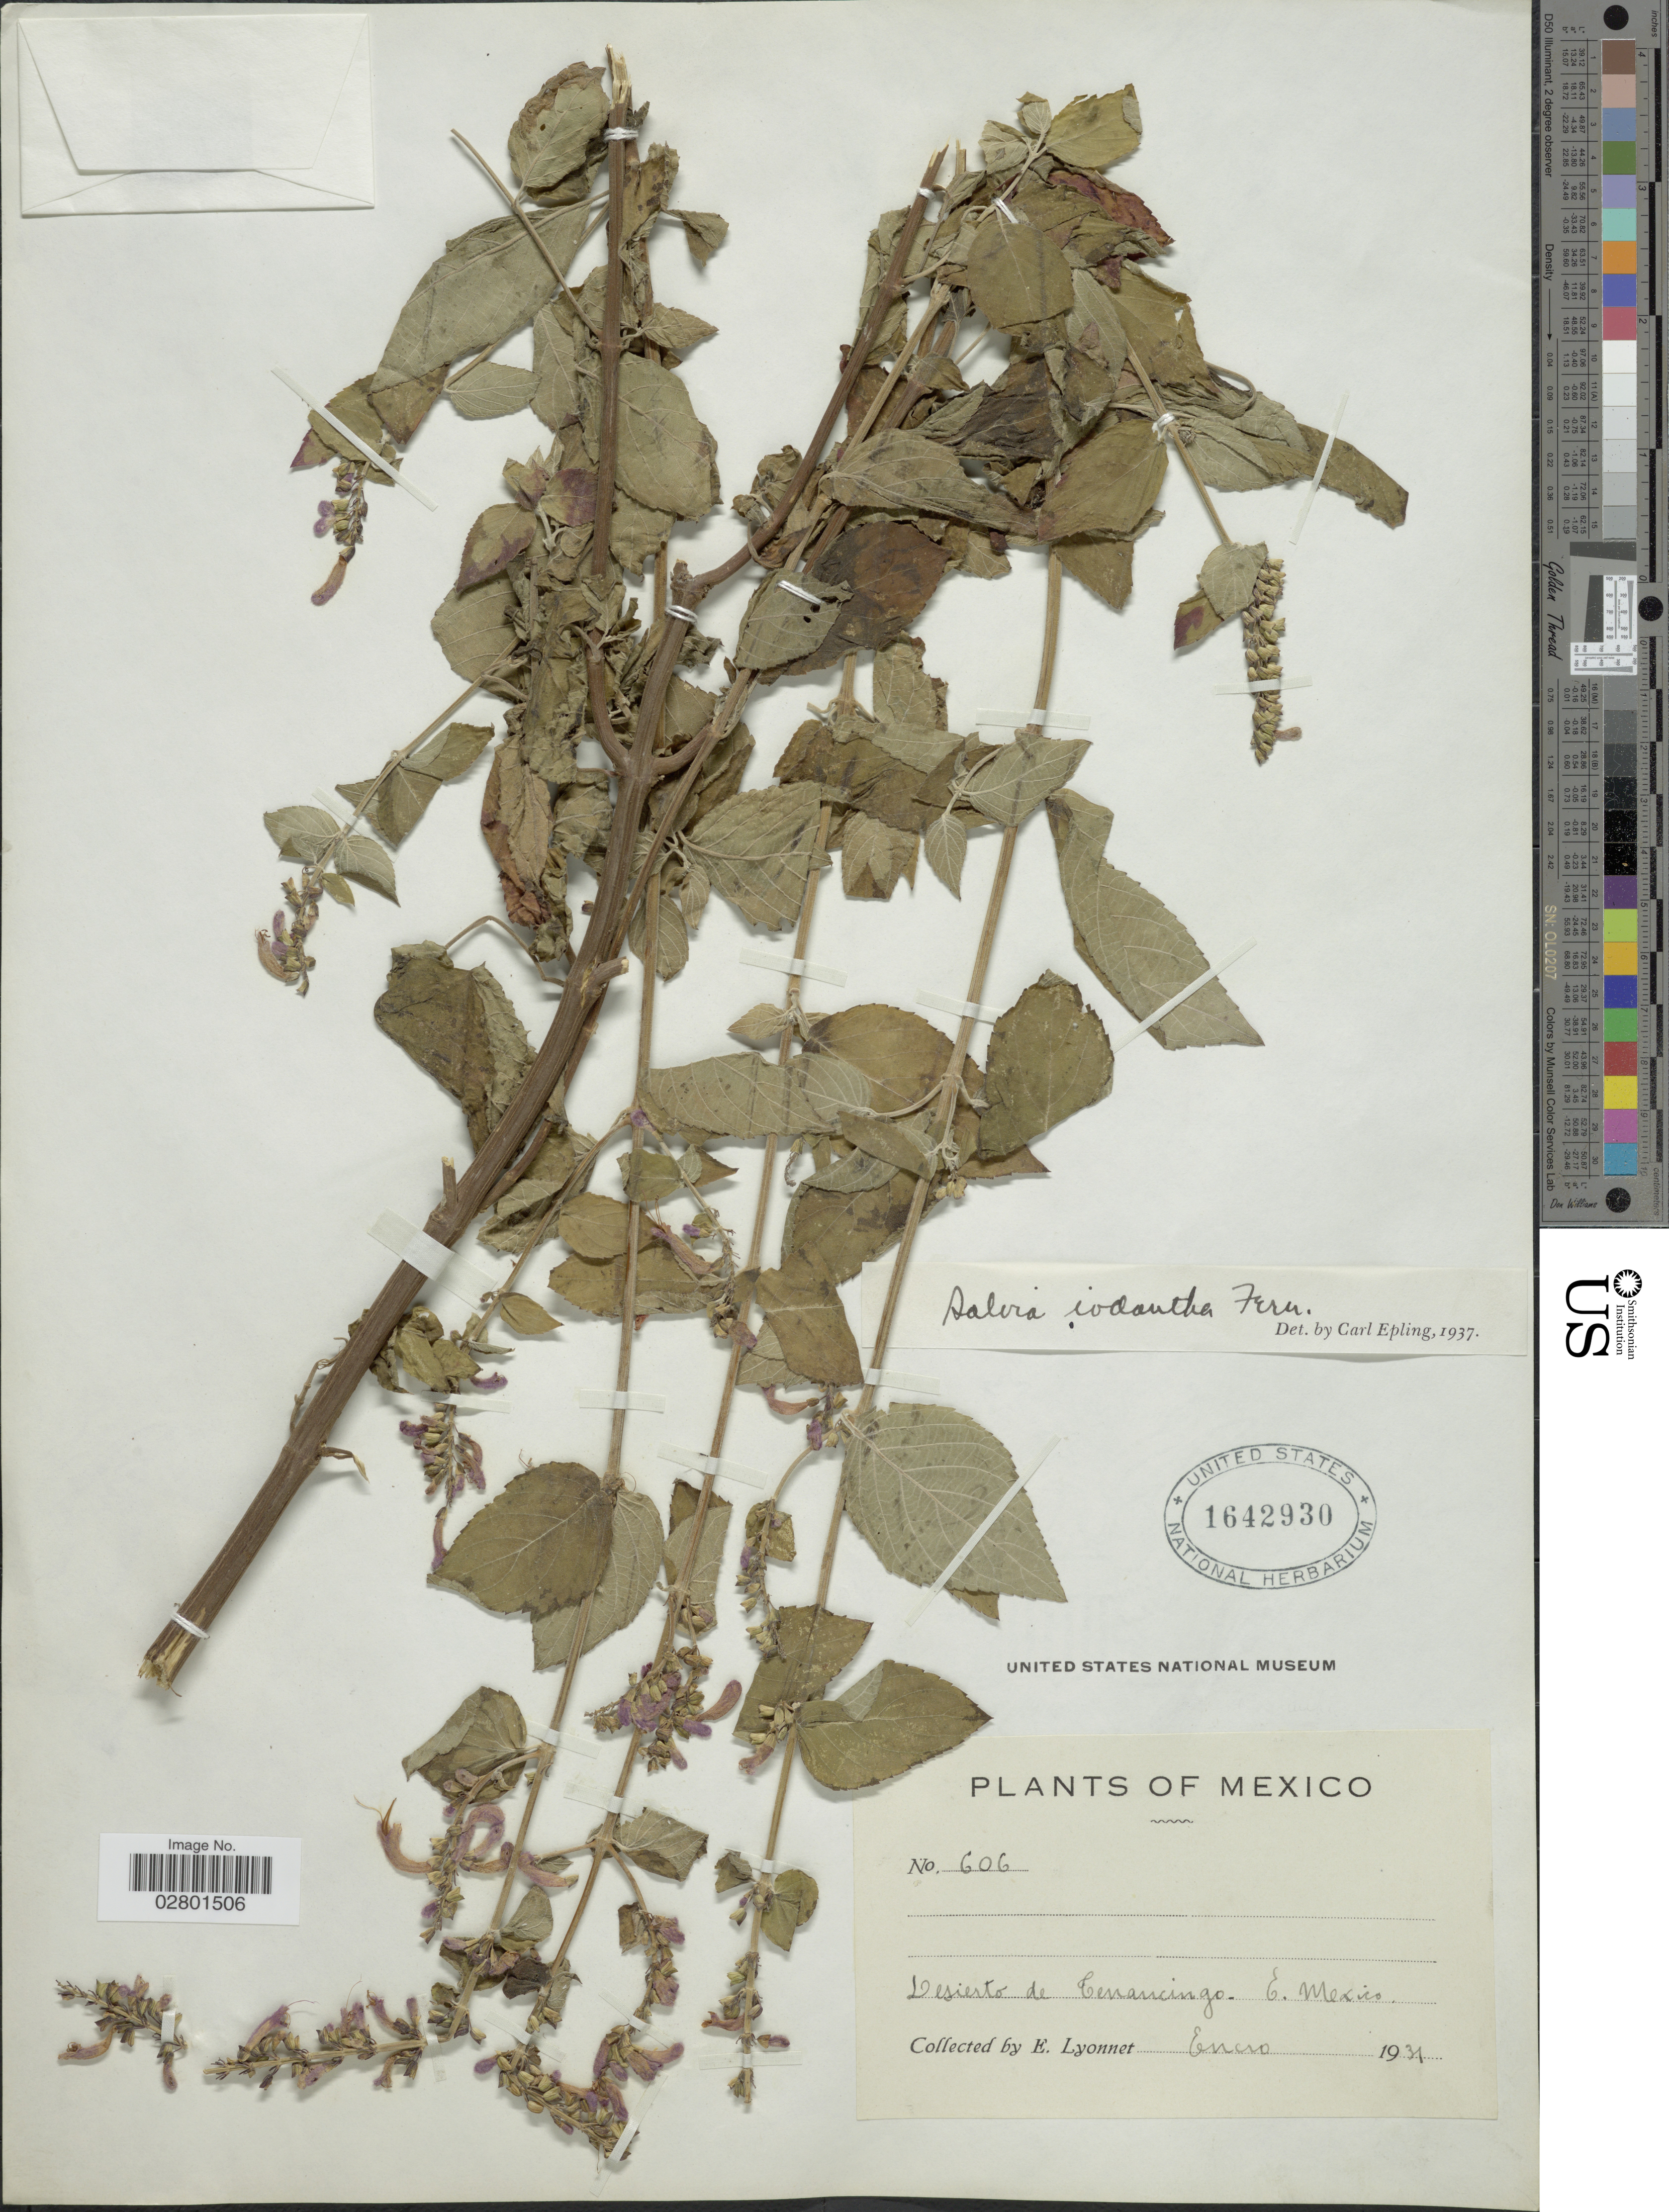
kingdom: Plantae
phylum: Tracheophyta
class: Magnoliopsida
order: Lamiales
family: Lamiaceae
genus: Salvia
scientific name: Salvia iodantha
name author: Fernald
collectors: E. Lyonnet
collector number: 606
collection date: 1931-01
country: Mexico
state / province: México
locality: Desierto de Cenancingo, E. Mexico.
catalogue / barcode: US 1642930